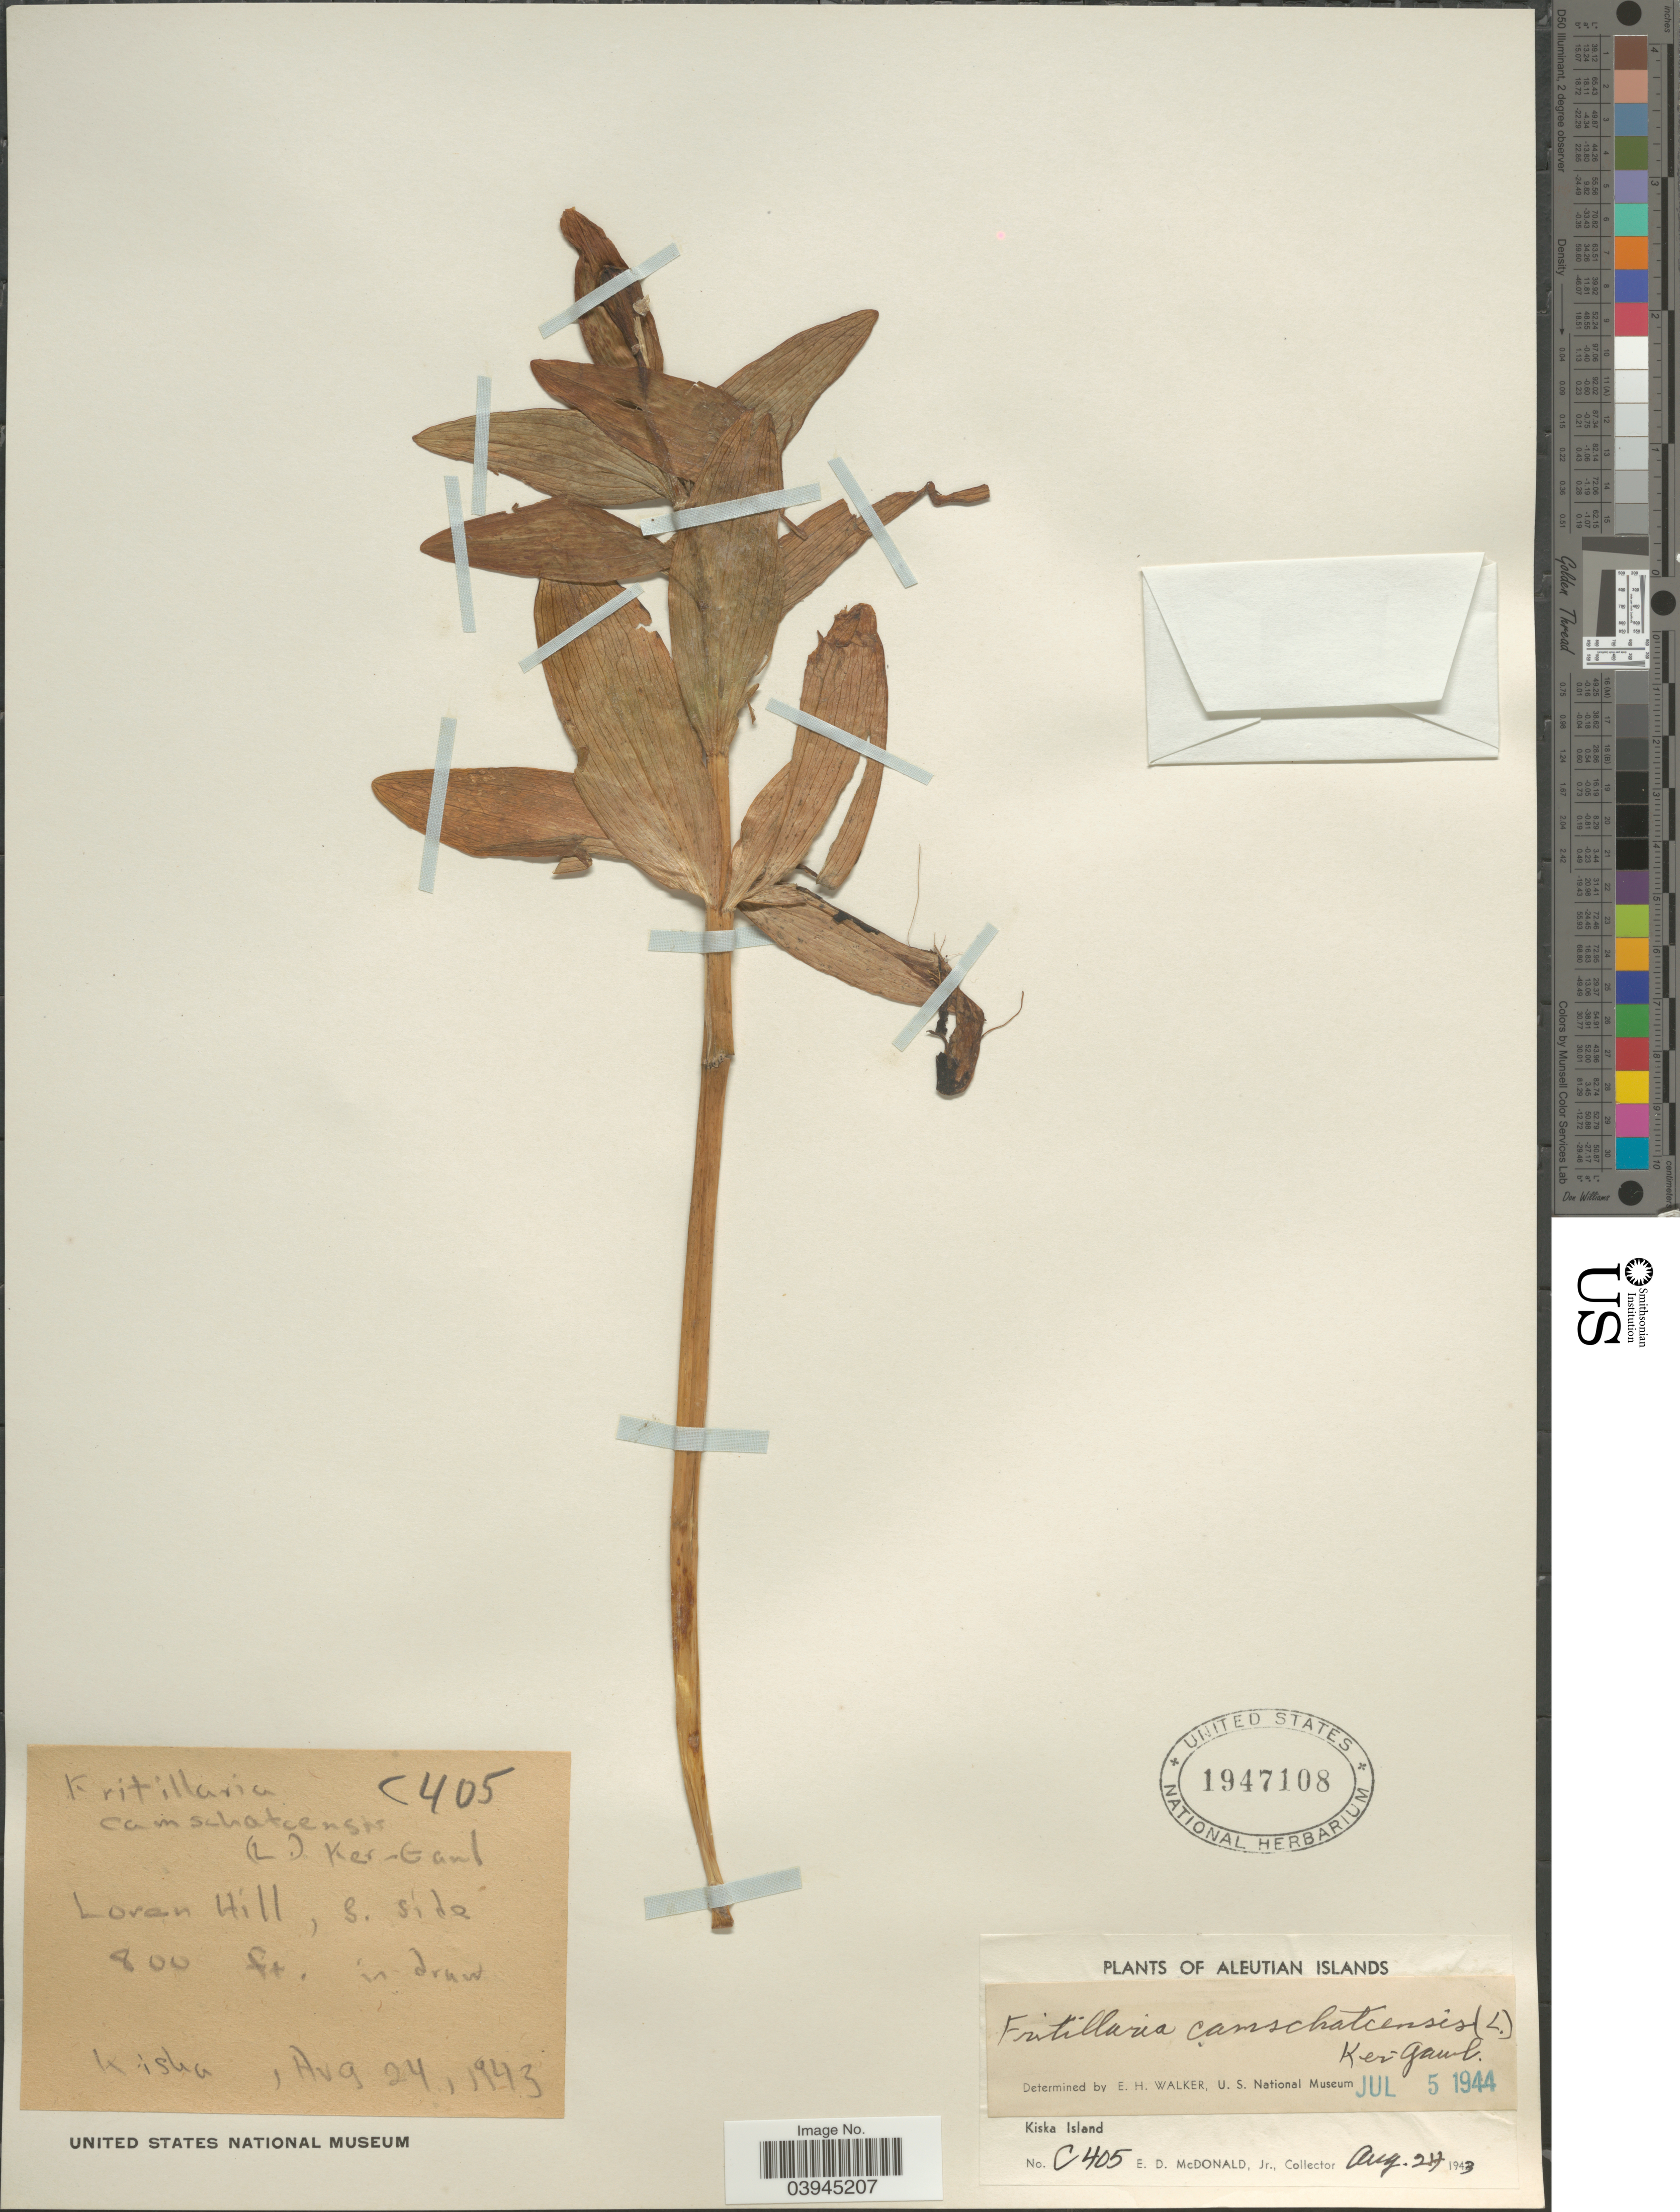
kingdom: Plantae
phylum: Tracheophyta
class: Liliopsida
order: Liliales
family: Liliaceae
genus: Fritillaria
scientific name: Fritillaria camschatcensis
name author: (L.) Ker Gawl.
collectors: E. D. McDonald Jr.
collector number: C405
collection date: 1943-08-24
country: United States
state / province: Alaska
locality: Aleutian Islands. Kiska Island. Loran Hill.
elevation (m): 244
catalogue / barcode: US 1947108